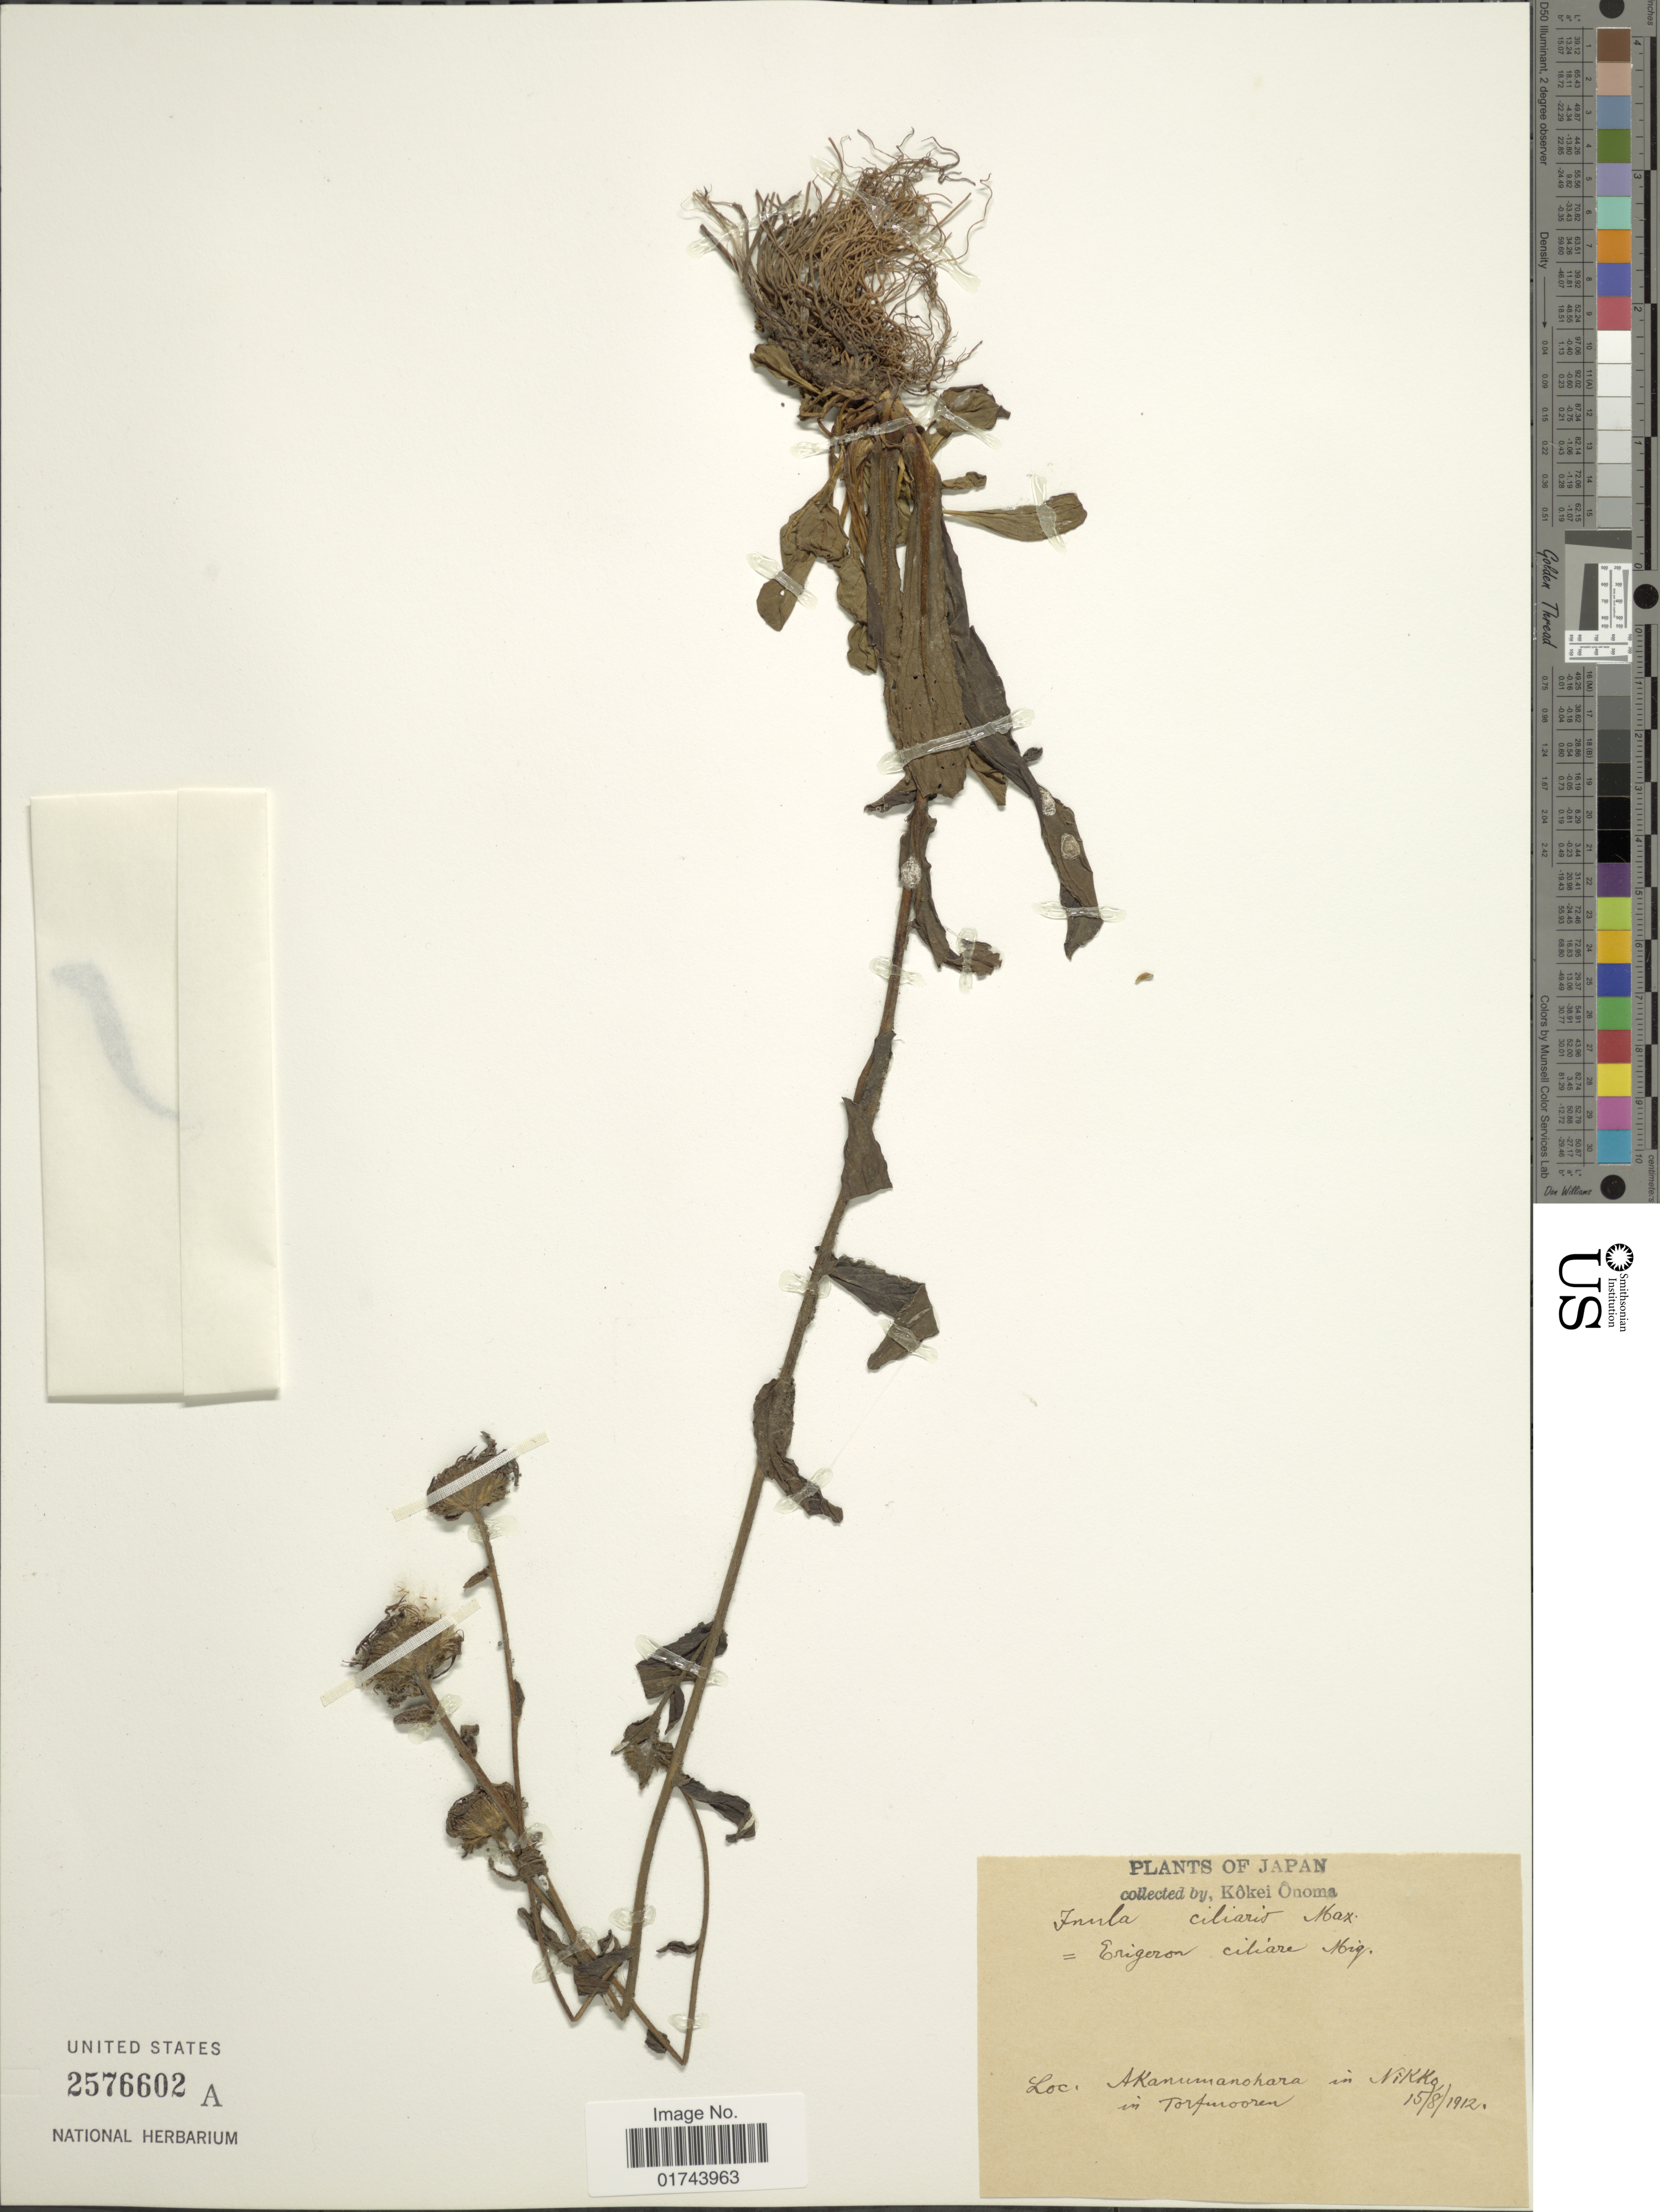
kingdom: Plantae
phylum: Tracheophyta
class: Magnoliopsida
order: Asterales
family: Asteraceae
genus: Inula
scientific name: Inula ciliaris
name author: (Miq.) Maxim.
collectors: K. Onoma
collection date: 1912-08-15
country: Japan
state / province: Totigi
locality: Akanumanohara in Nikko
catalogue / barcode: US 2576602A